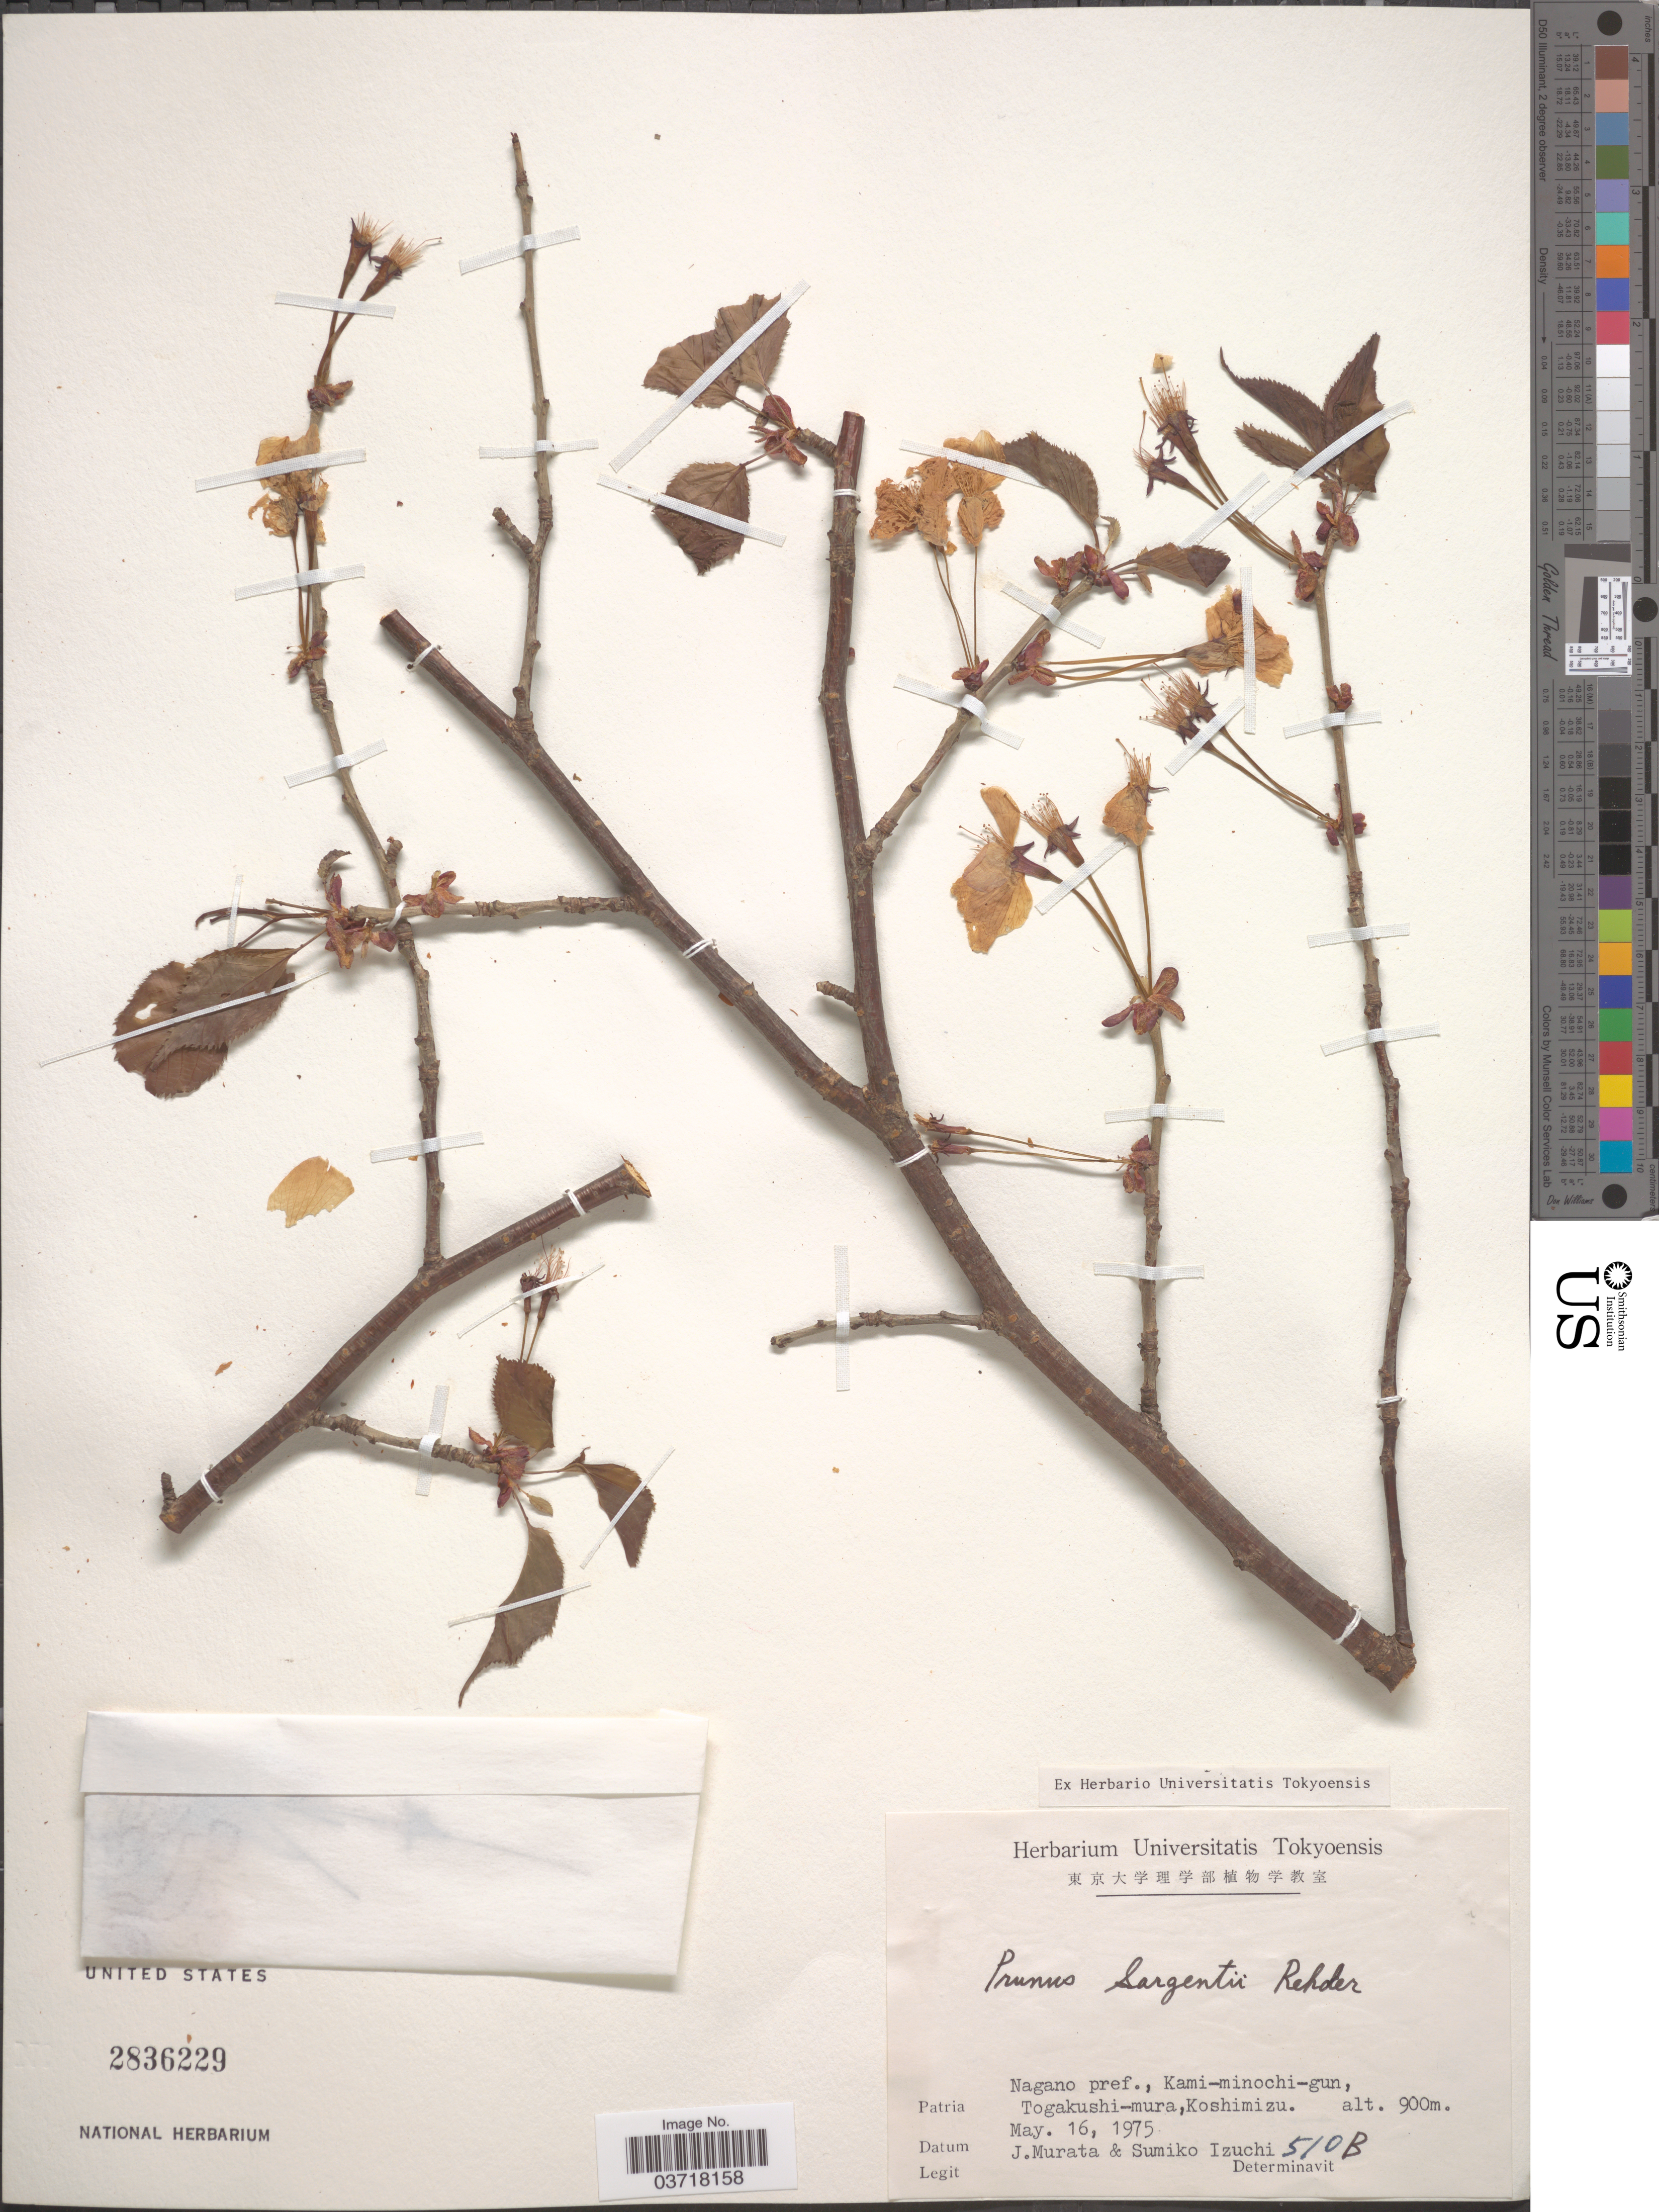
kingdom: Plantae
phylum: Tracheophyta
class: Magnoliopsida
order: Rosales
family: Rosaceae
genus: Prunus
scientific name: Prunus sargentii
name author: Rehder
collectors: J. Murata & S. Izuchi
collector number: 510B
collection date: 1975-05-16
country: Japan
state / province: Nagano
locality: Nagano pref., Kami-minochi-gun, Togakushi-mura, Koshimizu.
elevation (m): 900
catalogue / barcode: US 2836229